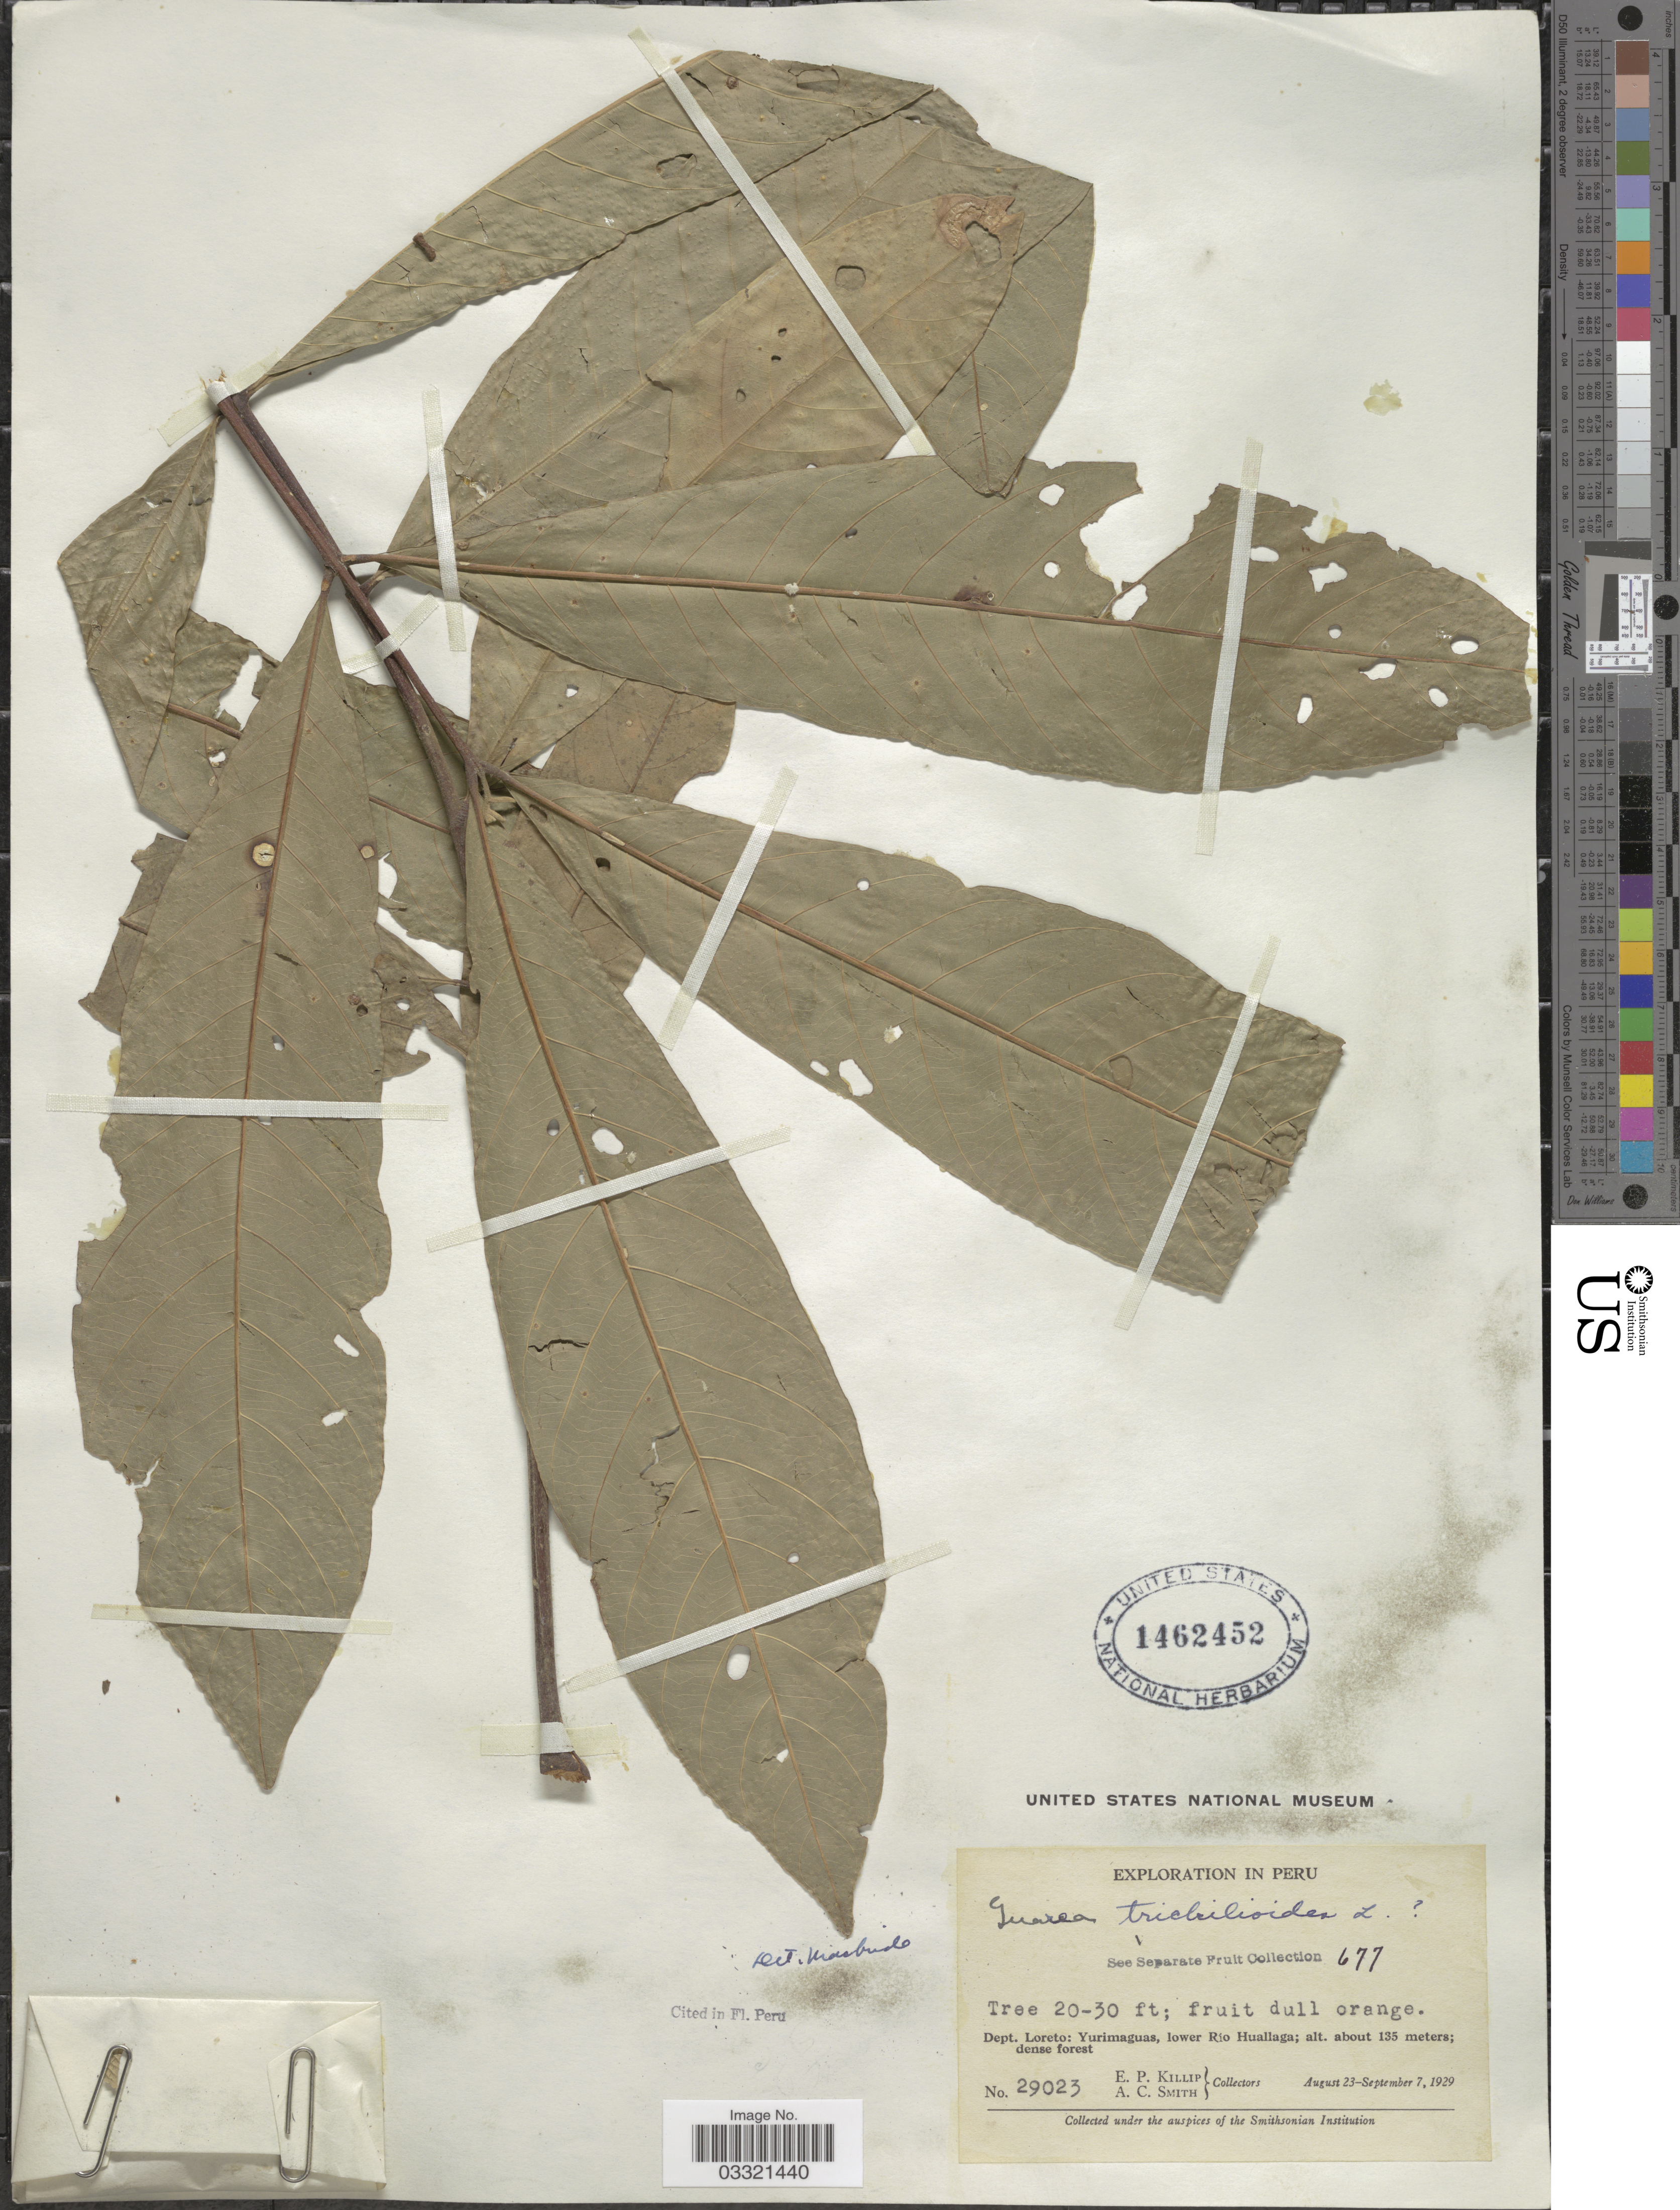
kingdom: Plantae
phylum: Tracheophyta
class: Magnoliopsida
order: Sapindales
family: Meliaceae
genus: Guarea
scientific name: Guarea guidonia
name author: (L.) Sleumer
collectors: E. P. Killip & A. C. Smith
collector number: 29023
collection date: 1929-08-23/1929-09-07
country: Peru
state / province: Loreto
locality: Dept. Loreto: Yurimaguas, lower Rio Huallaga.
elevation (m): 135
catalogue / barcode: US 1462452